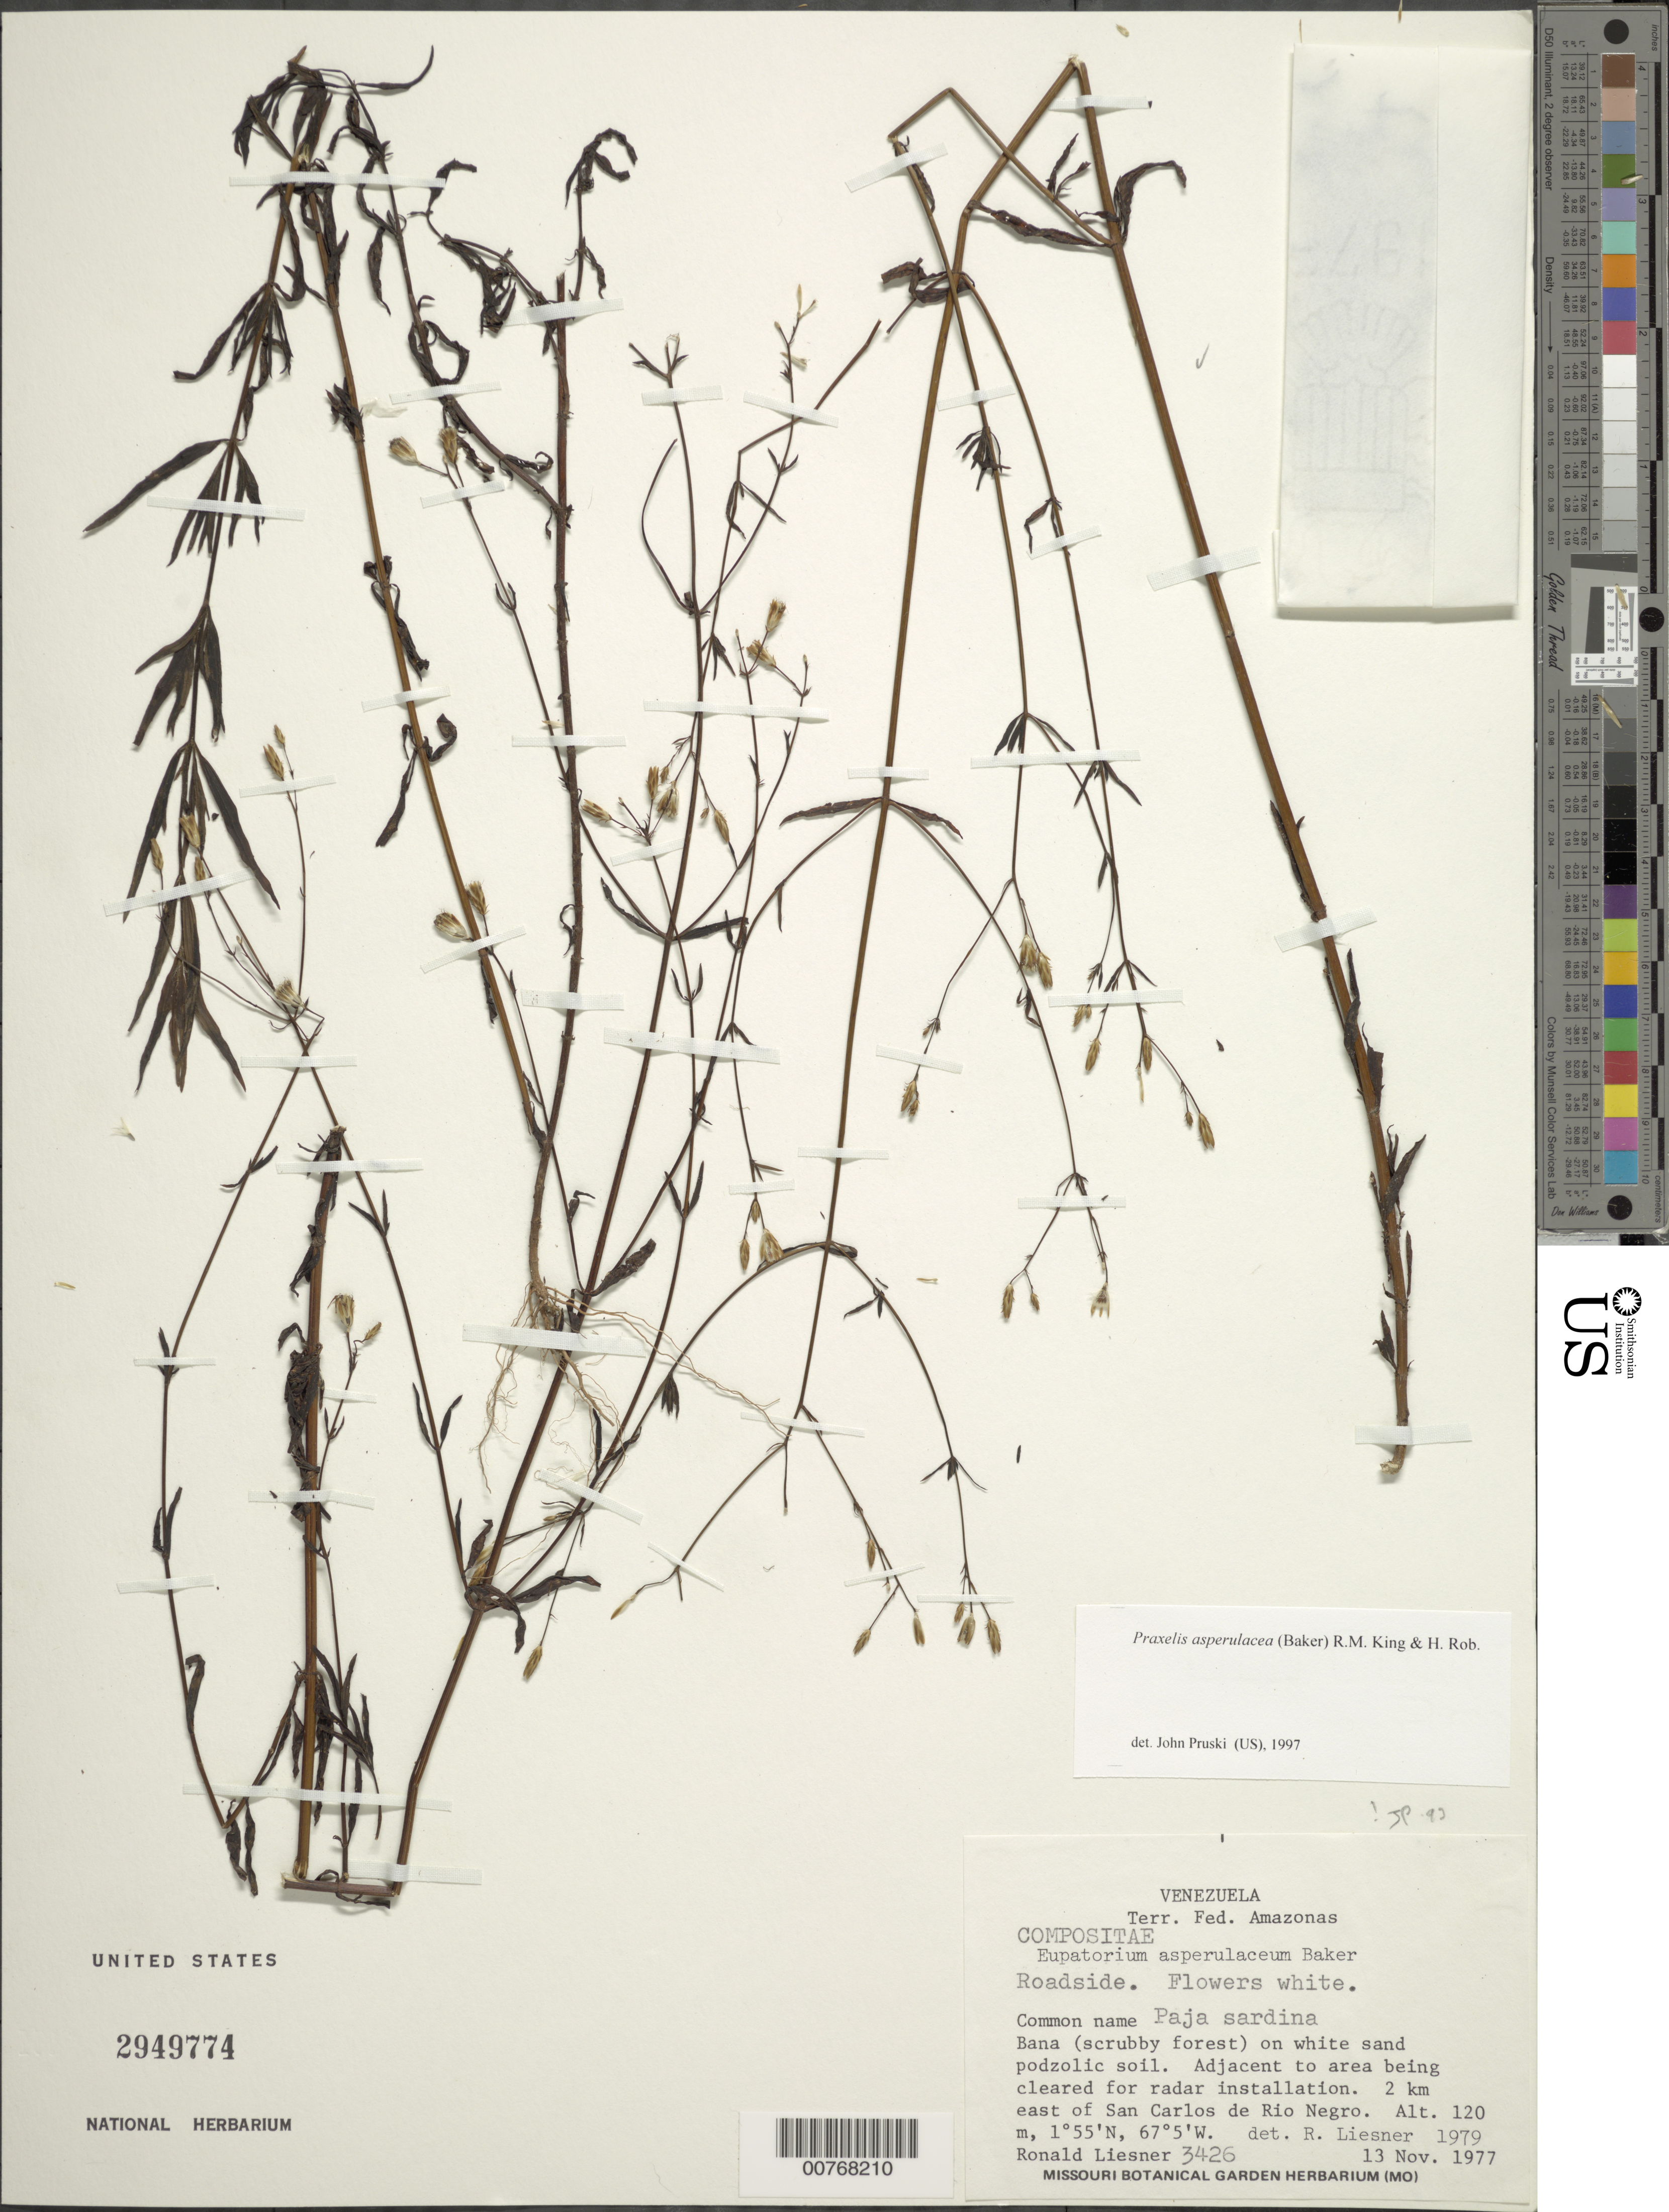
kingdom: Plantae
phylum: Tracheophyta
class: Magnoliopsida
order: Asterales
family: Asteraceae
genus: Praxelis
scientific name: Praxelis asperulacea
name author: (Baker) R.M. King & H. Rob.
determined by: Liesner, R. L.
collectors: R. L. Liesner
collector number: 3426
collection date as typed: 13-Nov-77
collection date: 1977-11-13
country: Venezuela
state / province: Amazonas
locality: San Carlos de Río Negro, 2 km E of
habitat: Roadside, bana (scrubby forest) on white sand podzolic soil. Adjacent to area being cleared for radar installation.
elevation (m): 120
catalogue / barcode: US 2949774